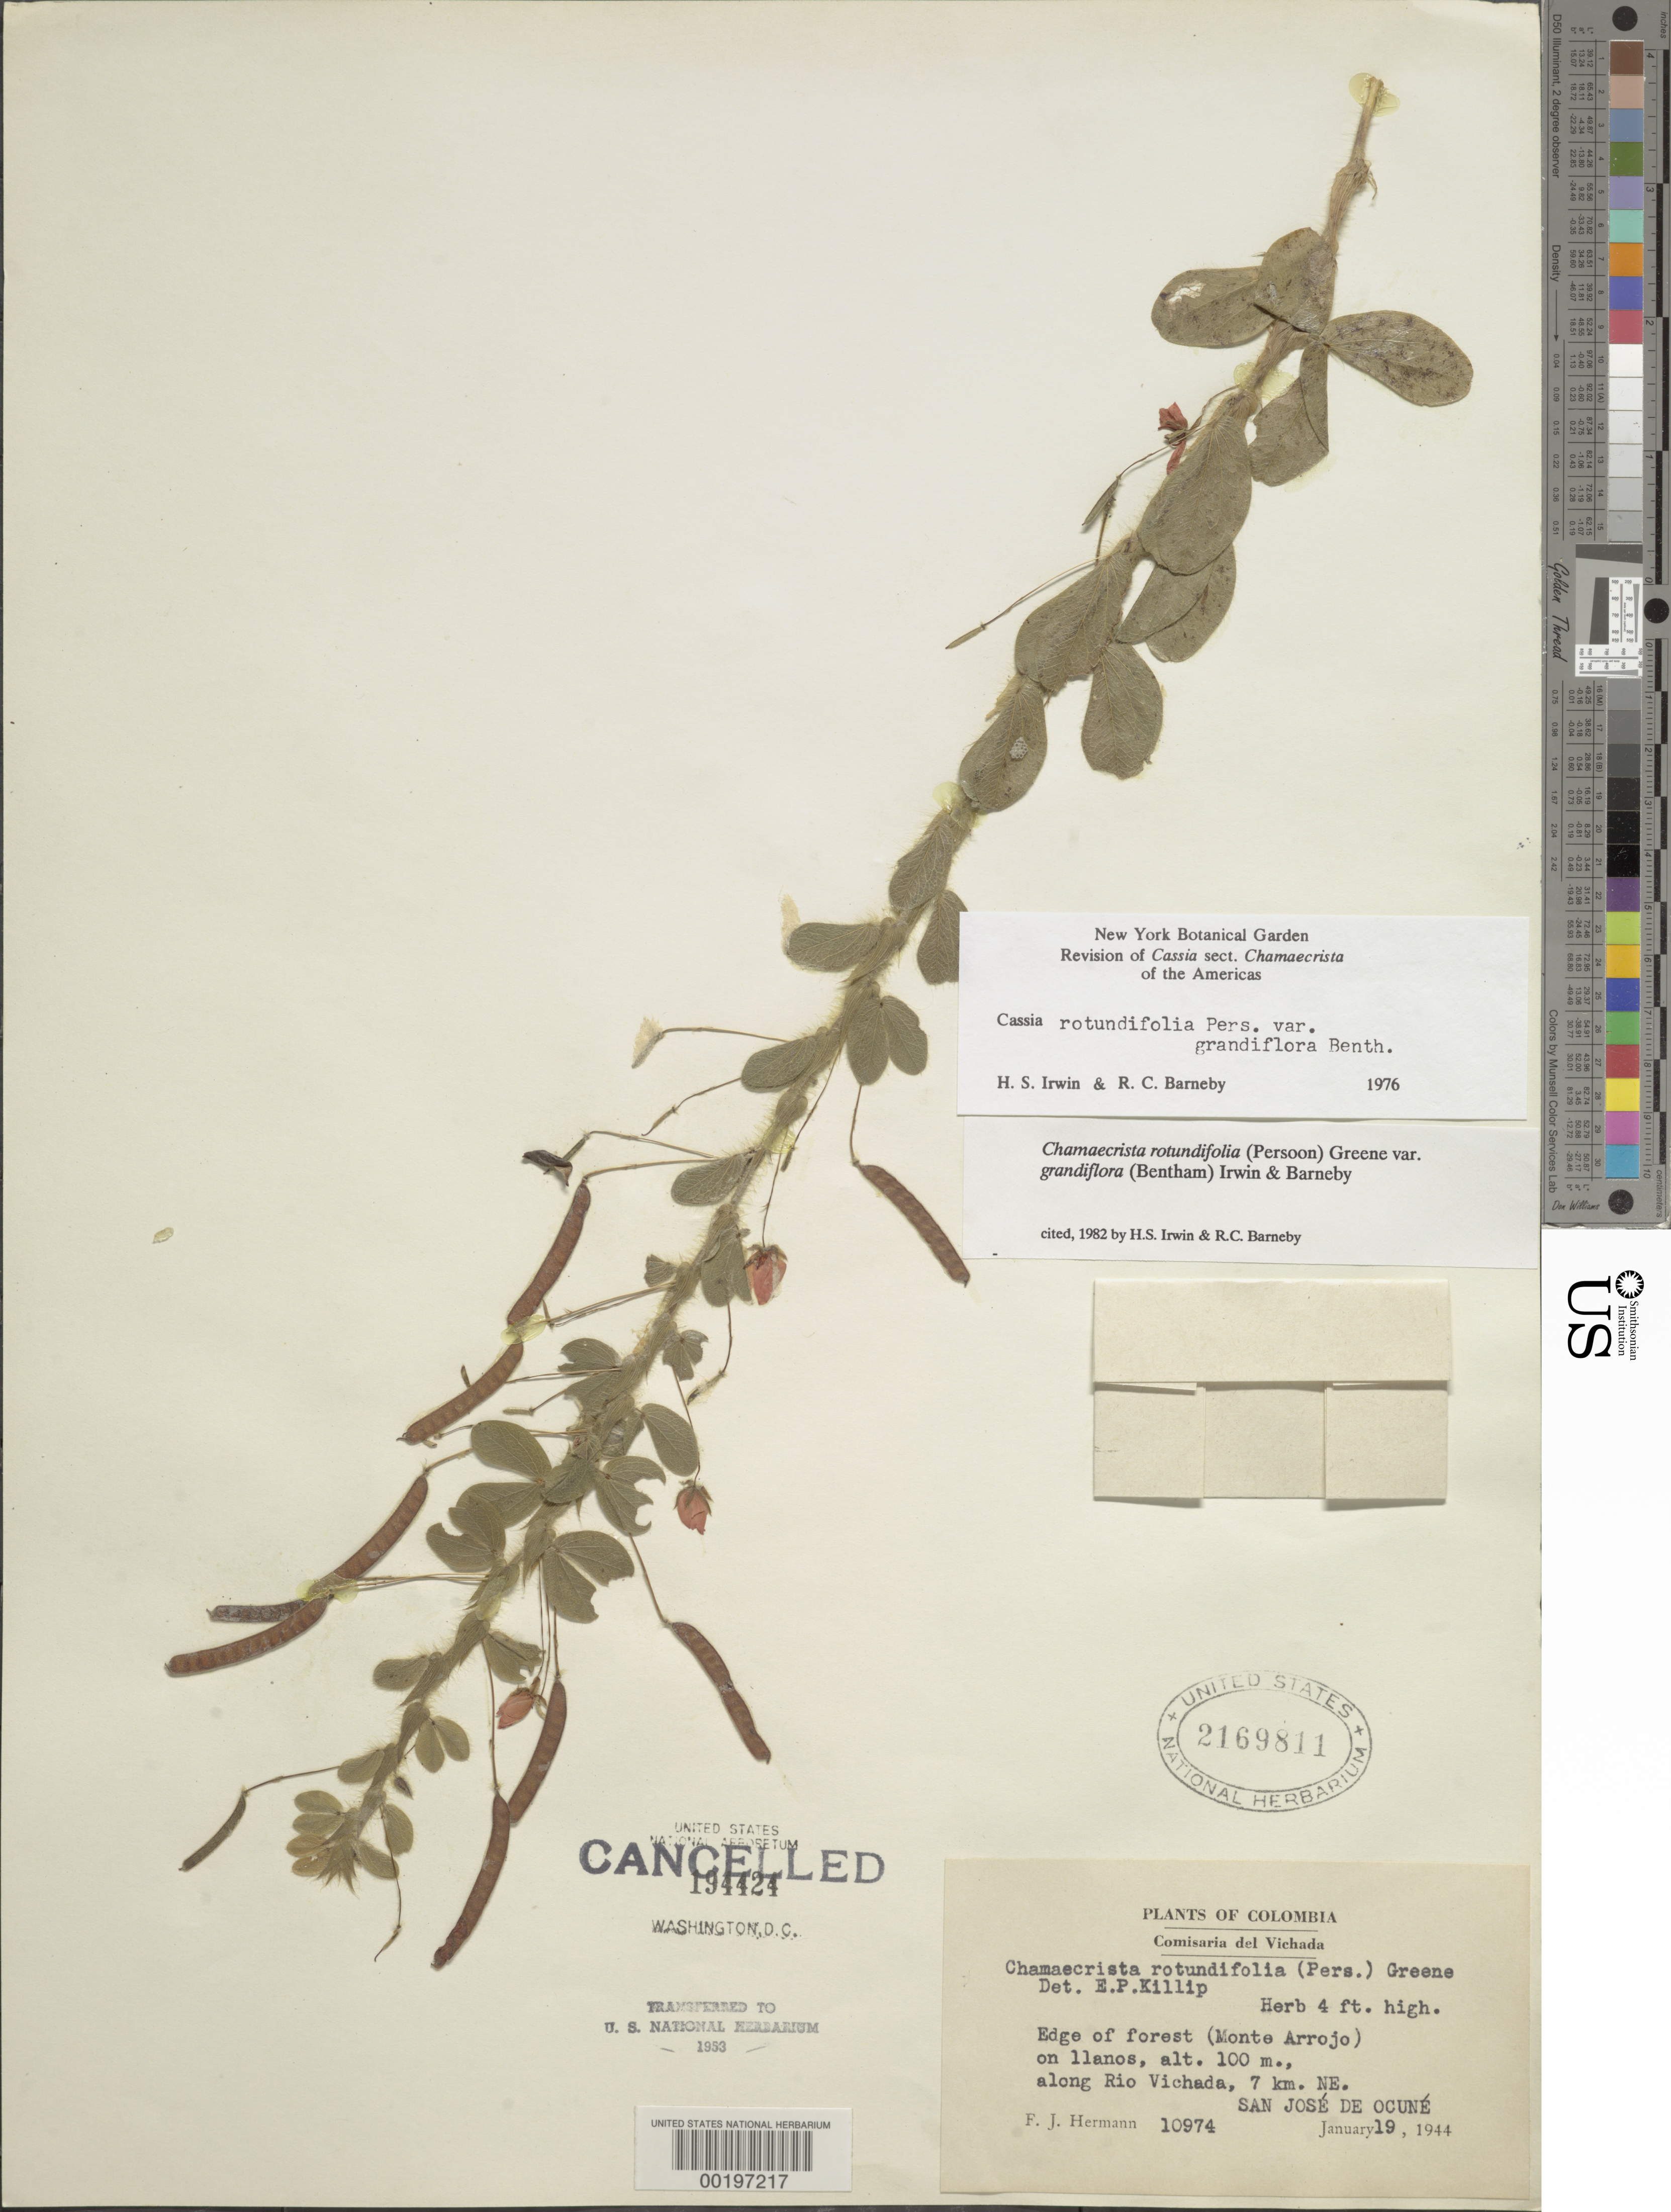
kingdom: Plantae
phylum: Tracheophyta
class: Magnoliopsida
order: Fabales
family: Fabaceae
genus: Chamaecrista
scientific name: Chamaecrista rotundifolia var. grandiflora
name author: (Benth.) H.S. Irwin & Barneby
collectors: F. J. Hermann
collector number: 10974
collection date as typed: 19 Jan 1944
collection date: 1944-01-19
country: Colombia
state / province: Vichada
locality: Along Rio Vichada, 7 km NESan Jose de Ocune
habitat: Edge of forest on llanos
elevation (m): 100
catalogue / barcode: US 2169811